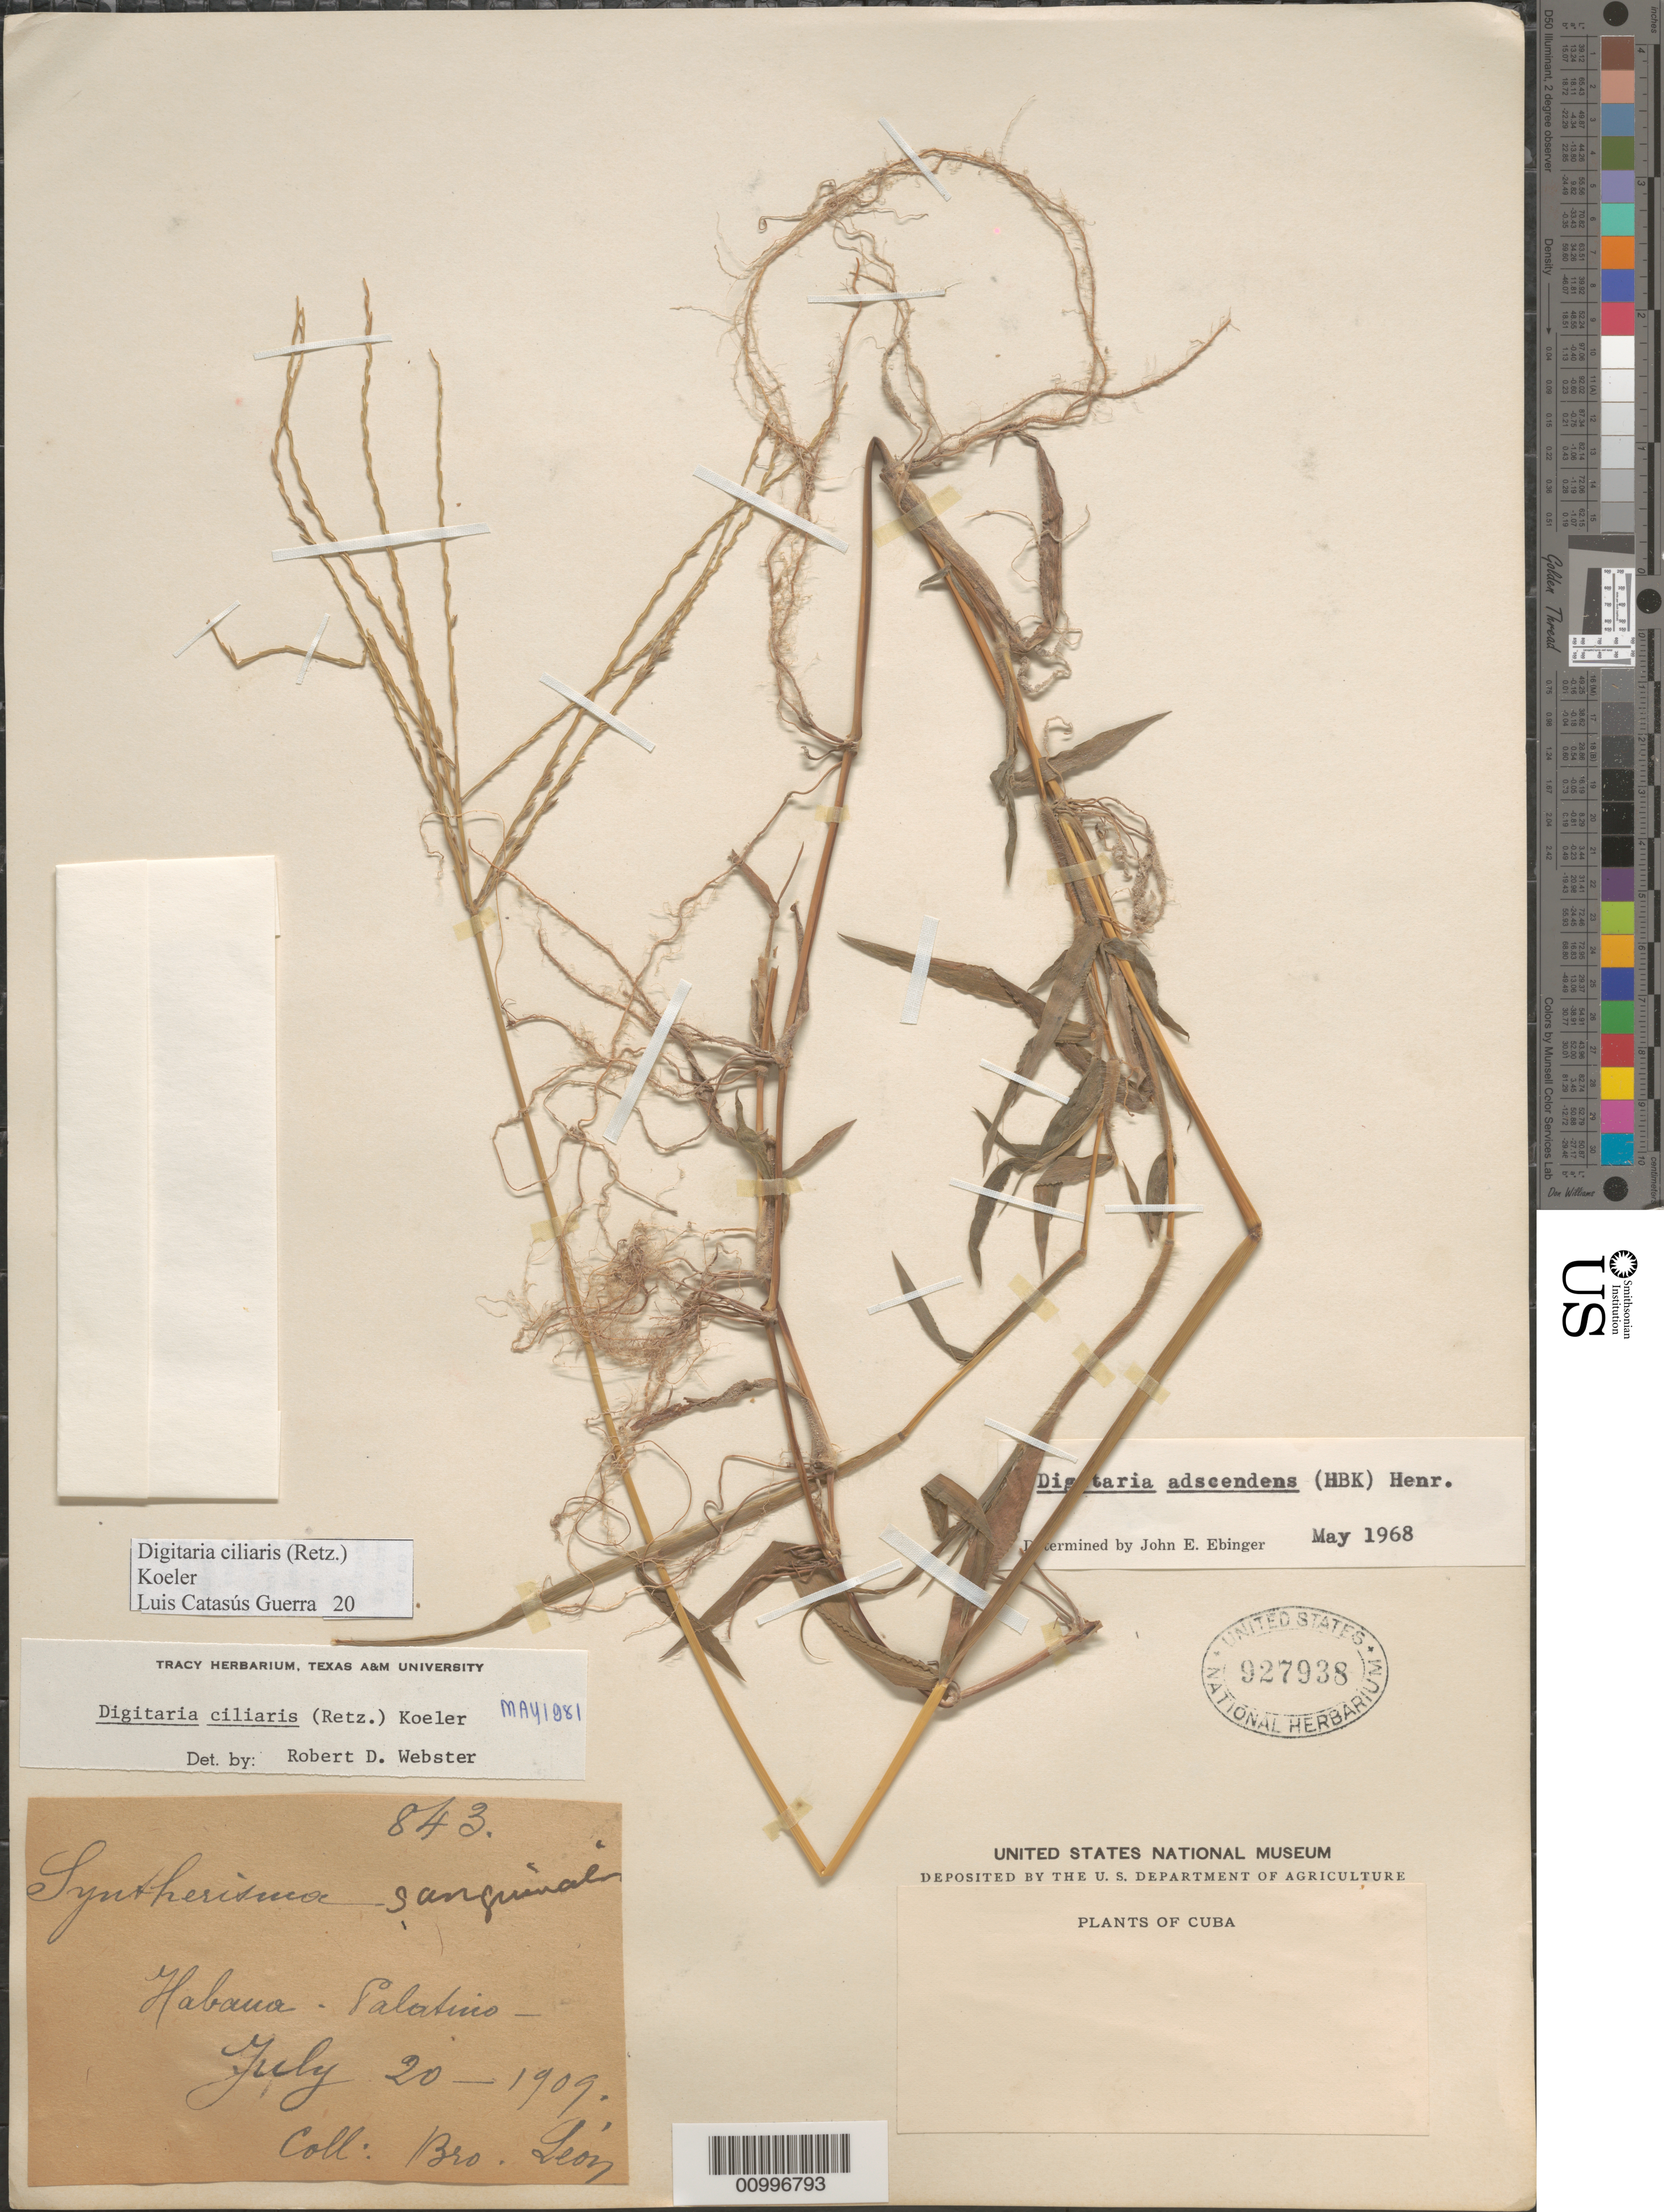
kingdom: Plantae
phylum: Tracheophyta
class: Liliopsida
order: Poales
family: Poaceae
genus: Digitaria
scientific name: Digitaria ciliaris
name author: (Retz.) Koeler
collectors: Bro. León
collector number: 843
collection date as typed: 20 Jul 1909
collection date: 1909-07-20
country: Cuba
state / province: La Habana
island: Cuba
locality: La Habana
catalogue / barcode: US 927938